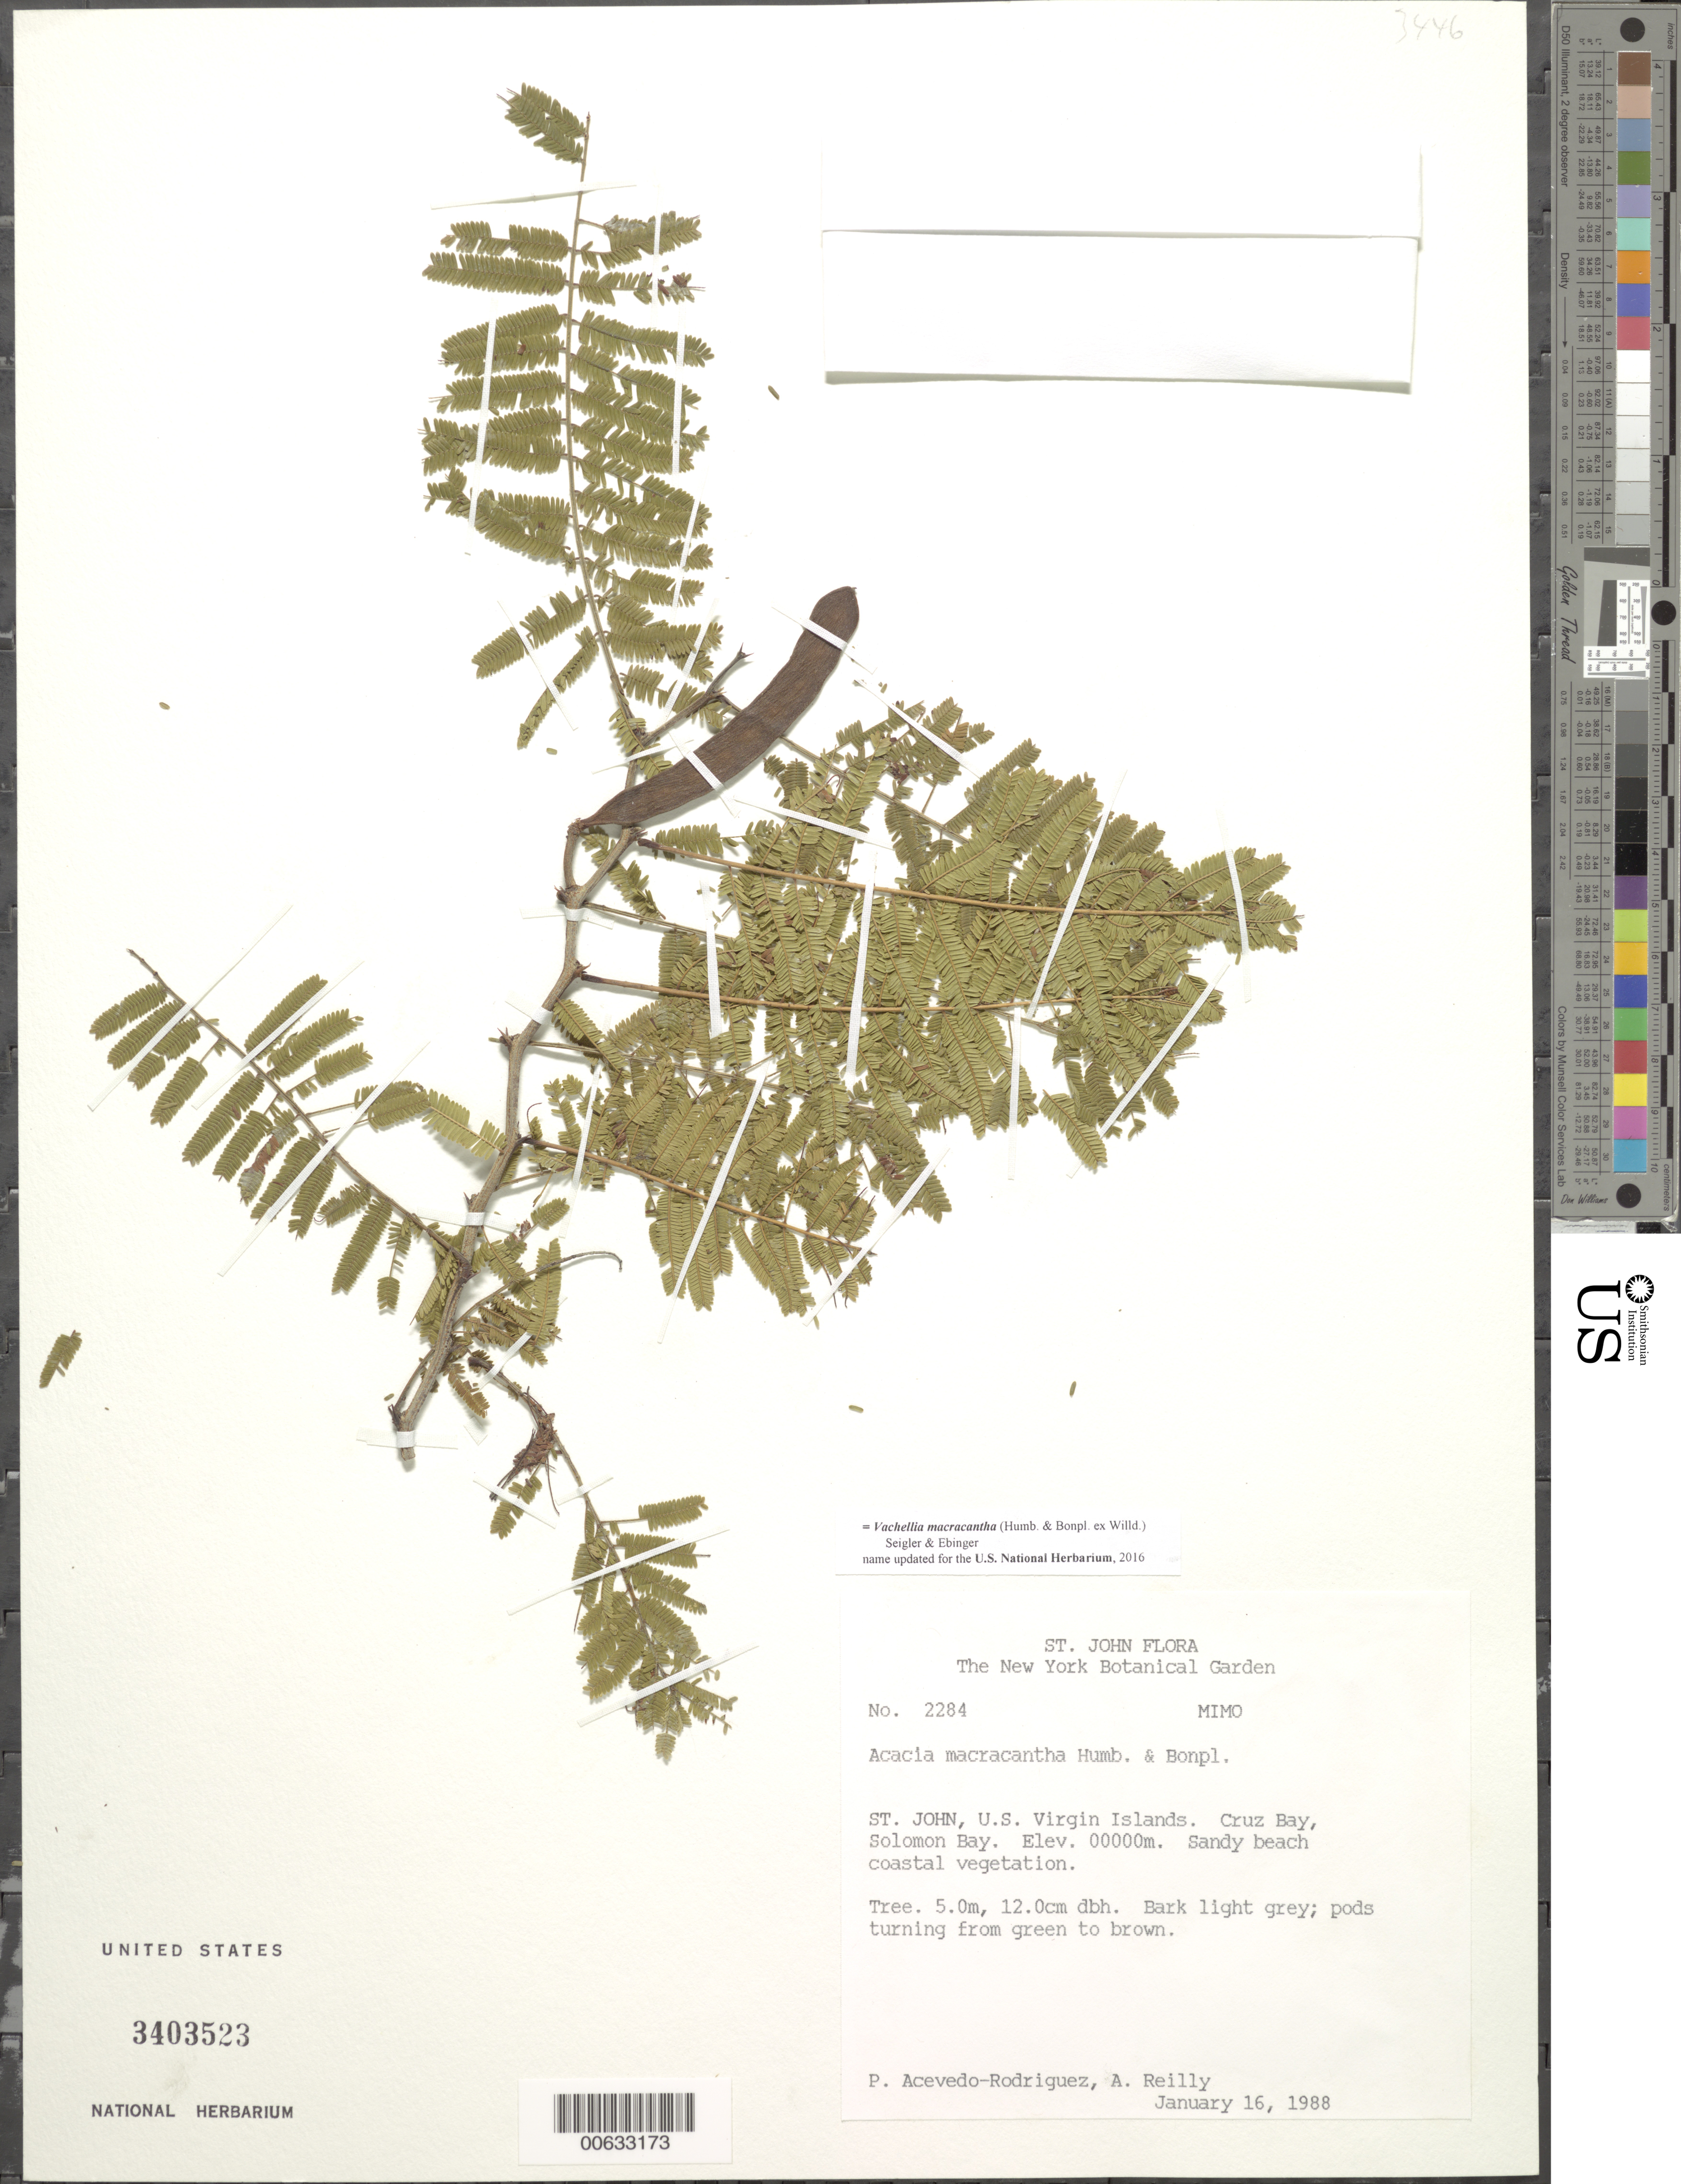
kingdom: Plantae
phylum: Tracheophyta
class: Magnoliopsida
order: Fabales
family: Fabaceae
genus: Vachellia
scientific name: Vachellia macracantha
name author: (Humb. & Bonpl. ex Willd.) Seigler & Ebinger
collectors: P. Acevedo-Rodr.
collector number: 2284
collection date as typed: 16 Jan 1988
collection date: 1988-01-16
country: U.S. Virgin Islands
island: St. John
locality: Cruz Bay Quarter; Solomon Bay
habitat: Sandy beach coastal vegetation.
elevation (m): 0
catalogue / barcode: US 3403523